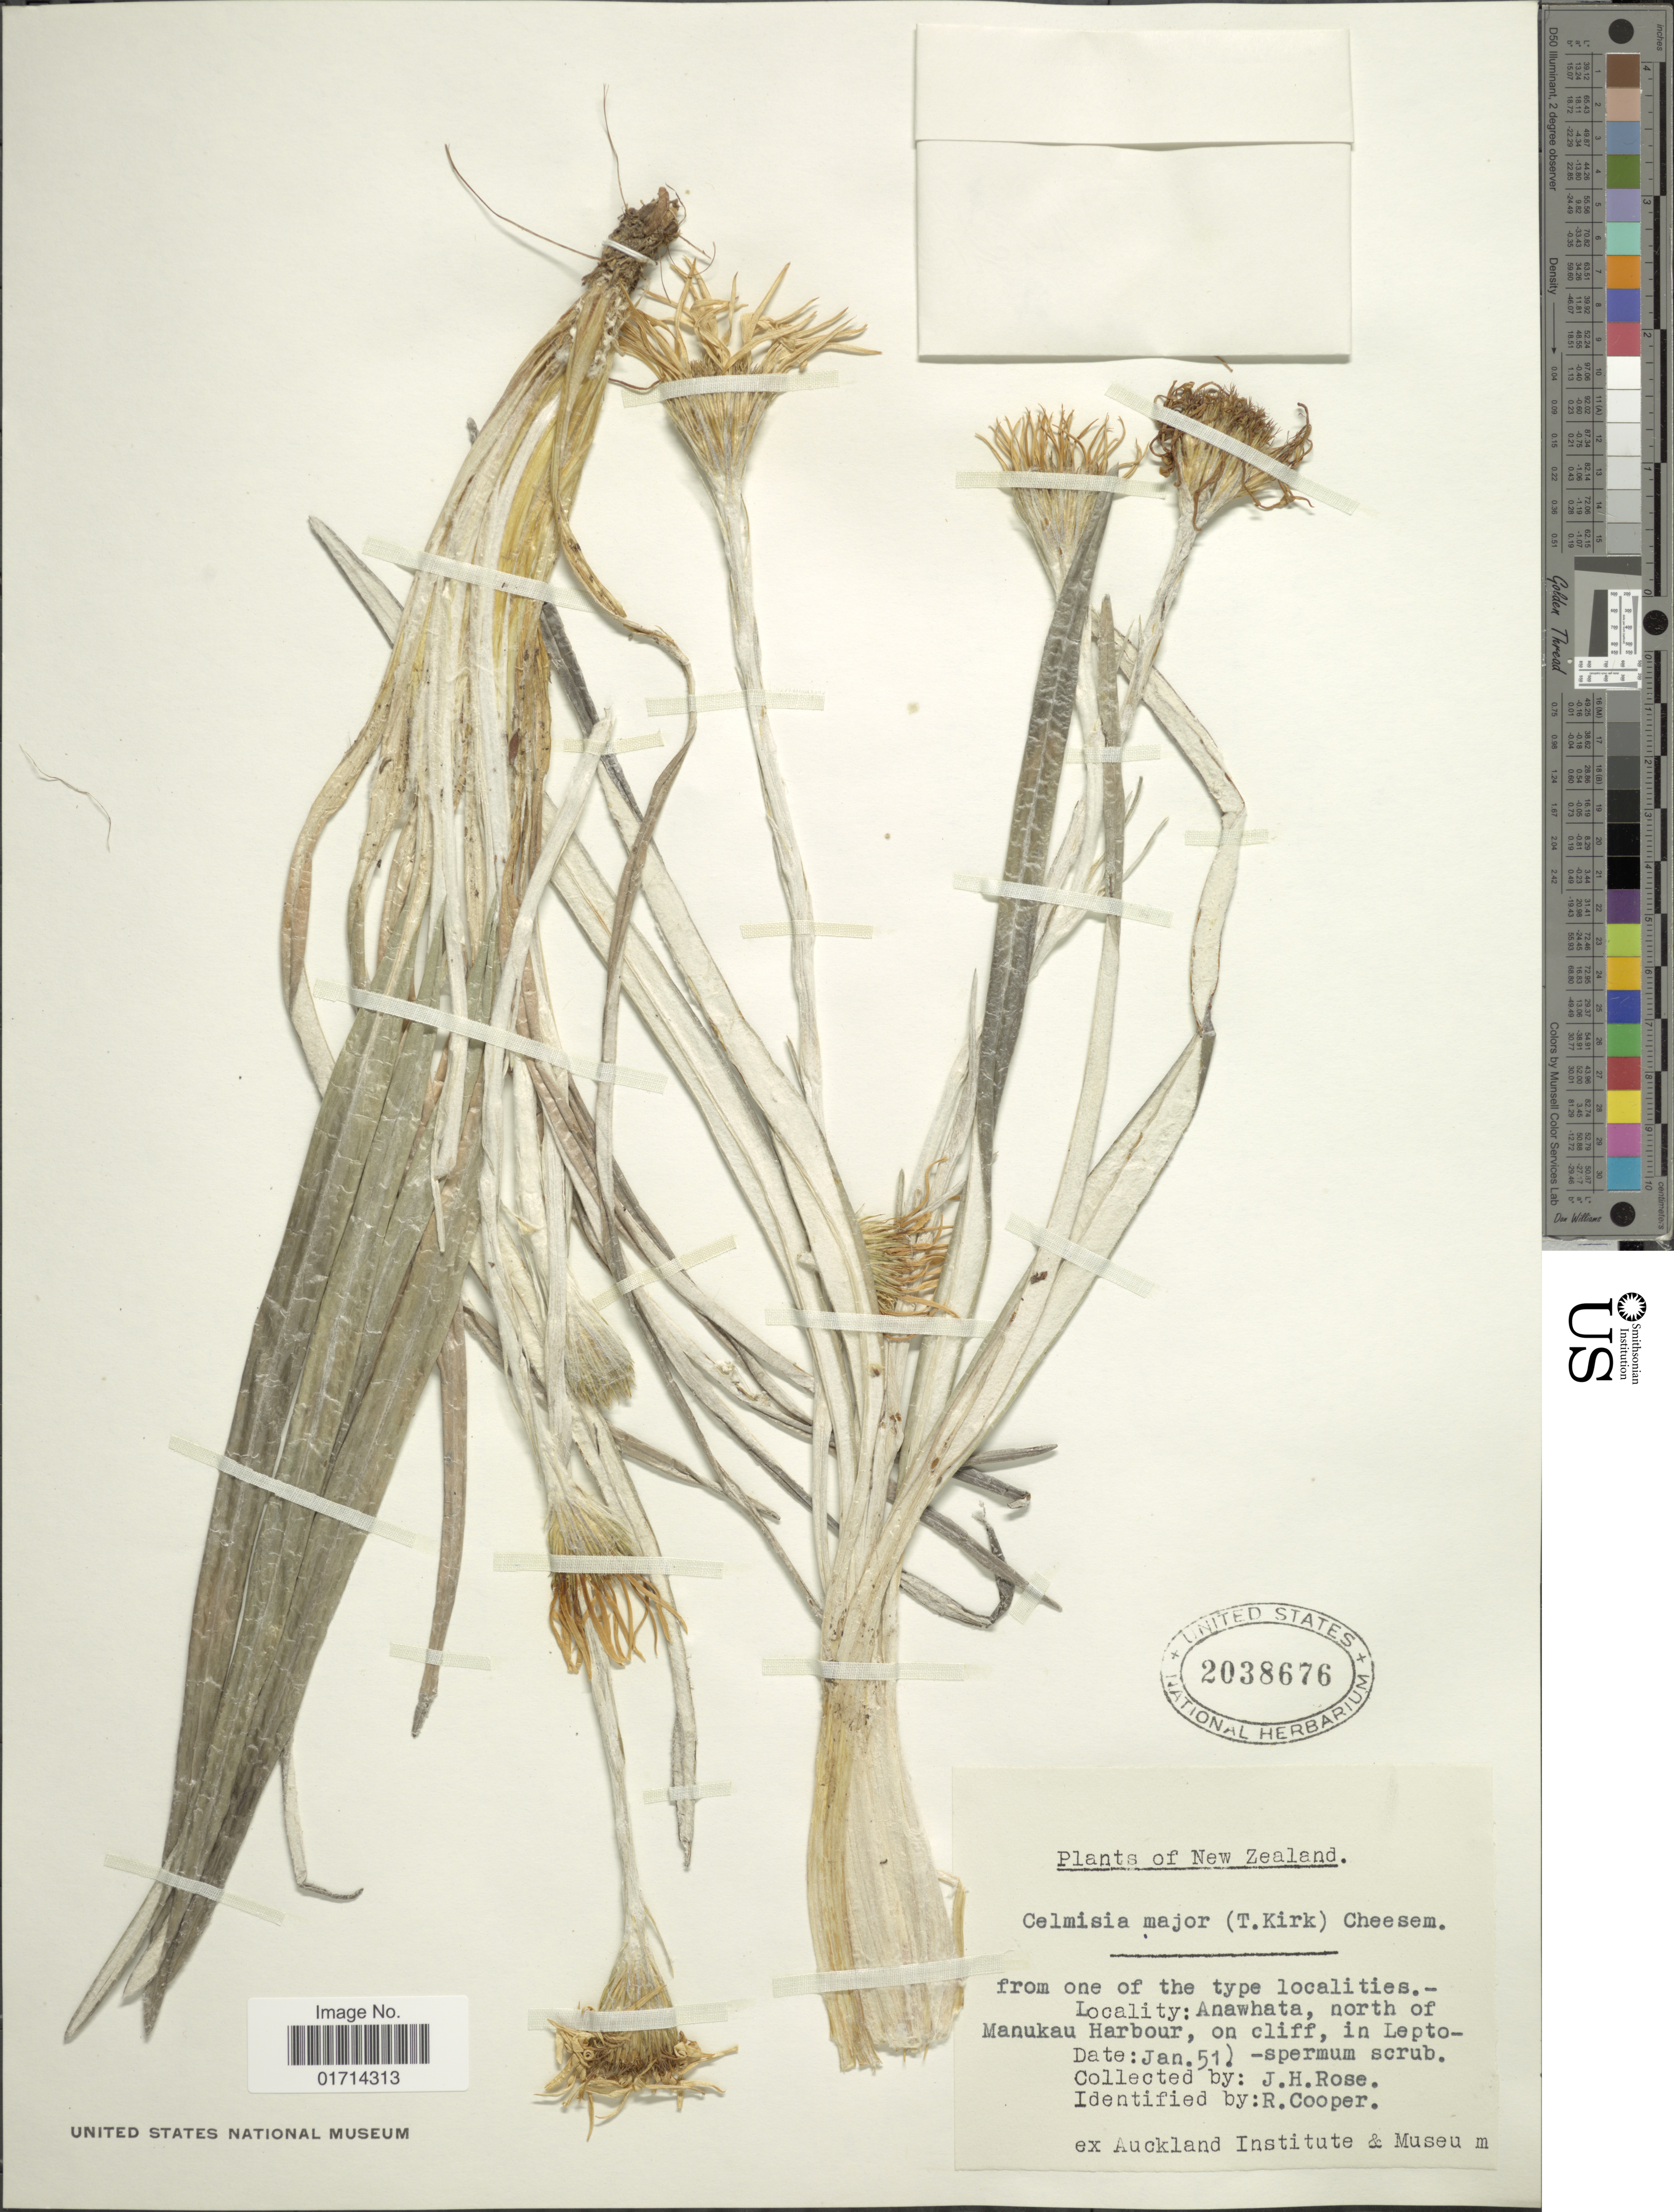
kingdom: Plantae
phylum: Tracheophyta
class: Magnoliopsida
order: Asterales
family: Asteraceae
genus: Celmisia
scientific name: Celmisia major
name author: Cheeseman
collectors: J. H. Rose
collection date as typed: Transcribed d/m/y: /1/51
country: New Zealand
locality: Anawhata, north of Manukau Harbour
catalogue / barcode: US 2038676